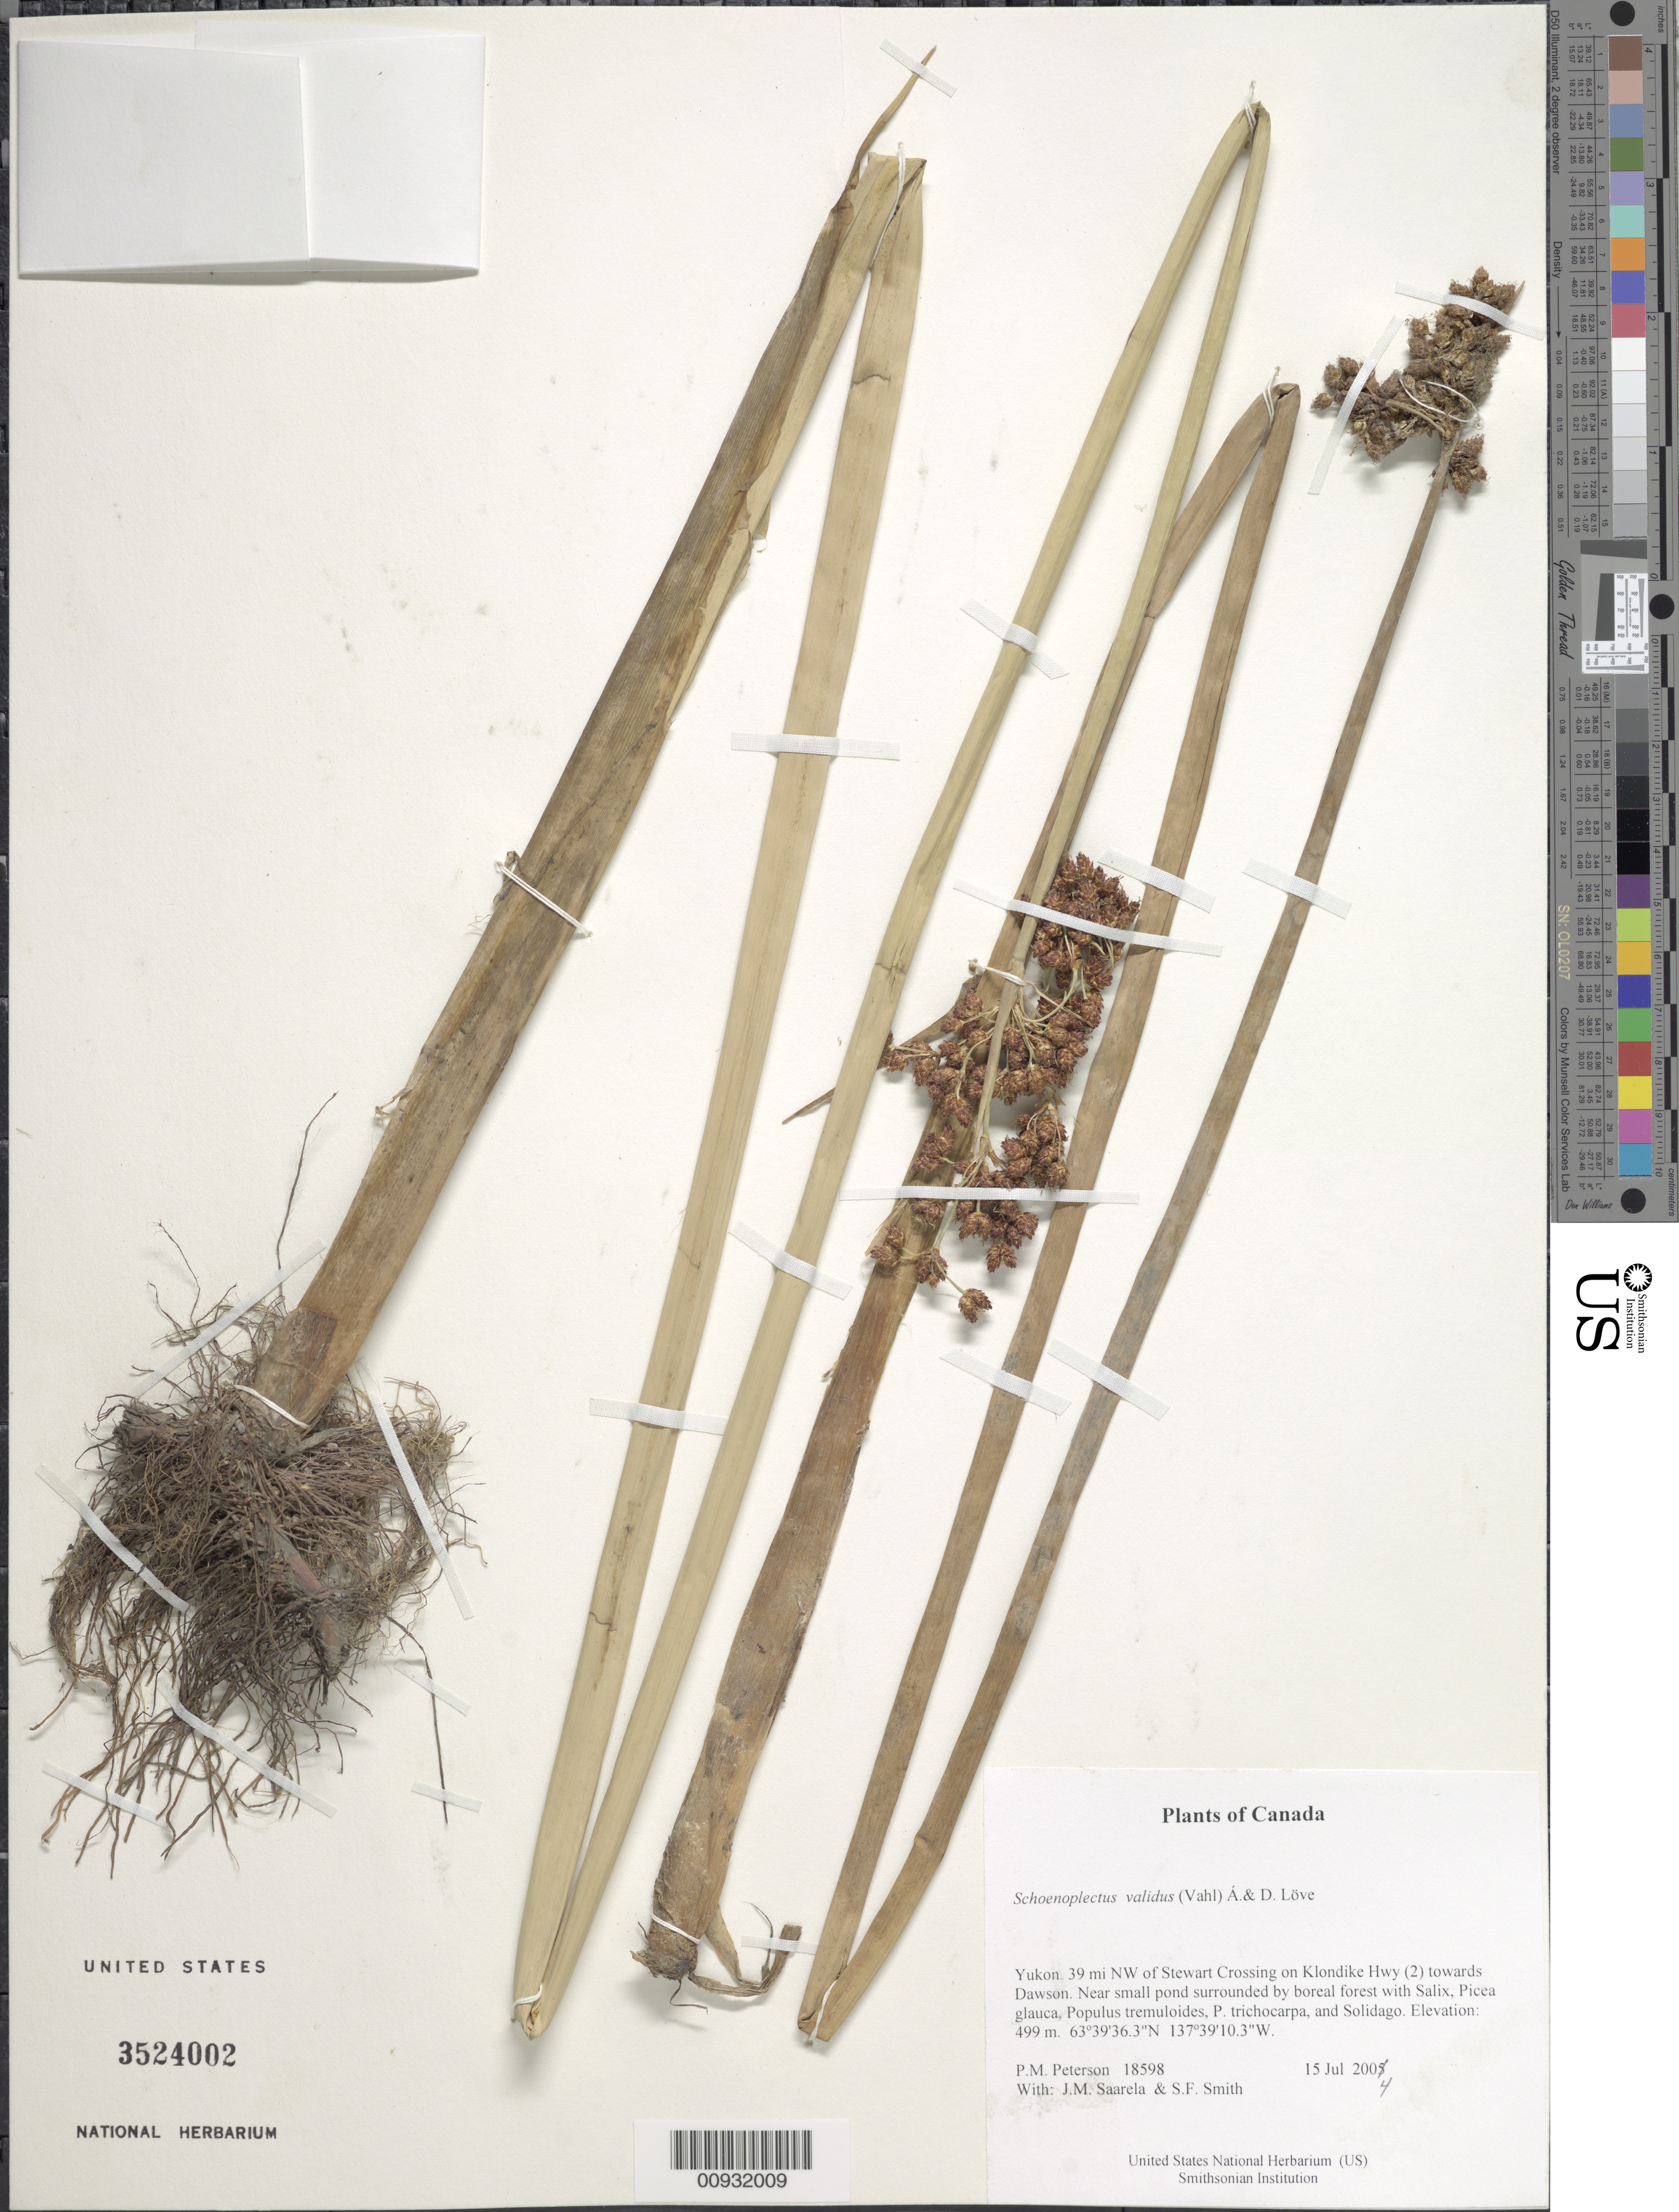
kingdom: Plantae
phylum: Tracheophyta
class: Liliopsida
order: Poales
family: Cyperaceae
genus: Schoenoplectus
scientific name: Schoenoplectus validus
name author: (Vahl) Á. Löve & D. Löve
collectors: P. M. Peterson, J. Saarela & S.F. Smith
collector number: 18598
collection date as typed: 15 Jul 2004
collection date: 2004-07-15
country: Canada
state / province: Yukon Territory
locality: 39 mi NW of Stewart Crossing on Klondike Hwy (2) towards Dawson. Near small pond surrounded by boreal forest with Salix, Picea glauca, Populus tremuloides, P. trichocarpa, and Solidago.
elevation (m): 499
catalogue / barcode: US 3524002